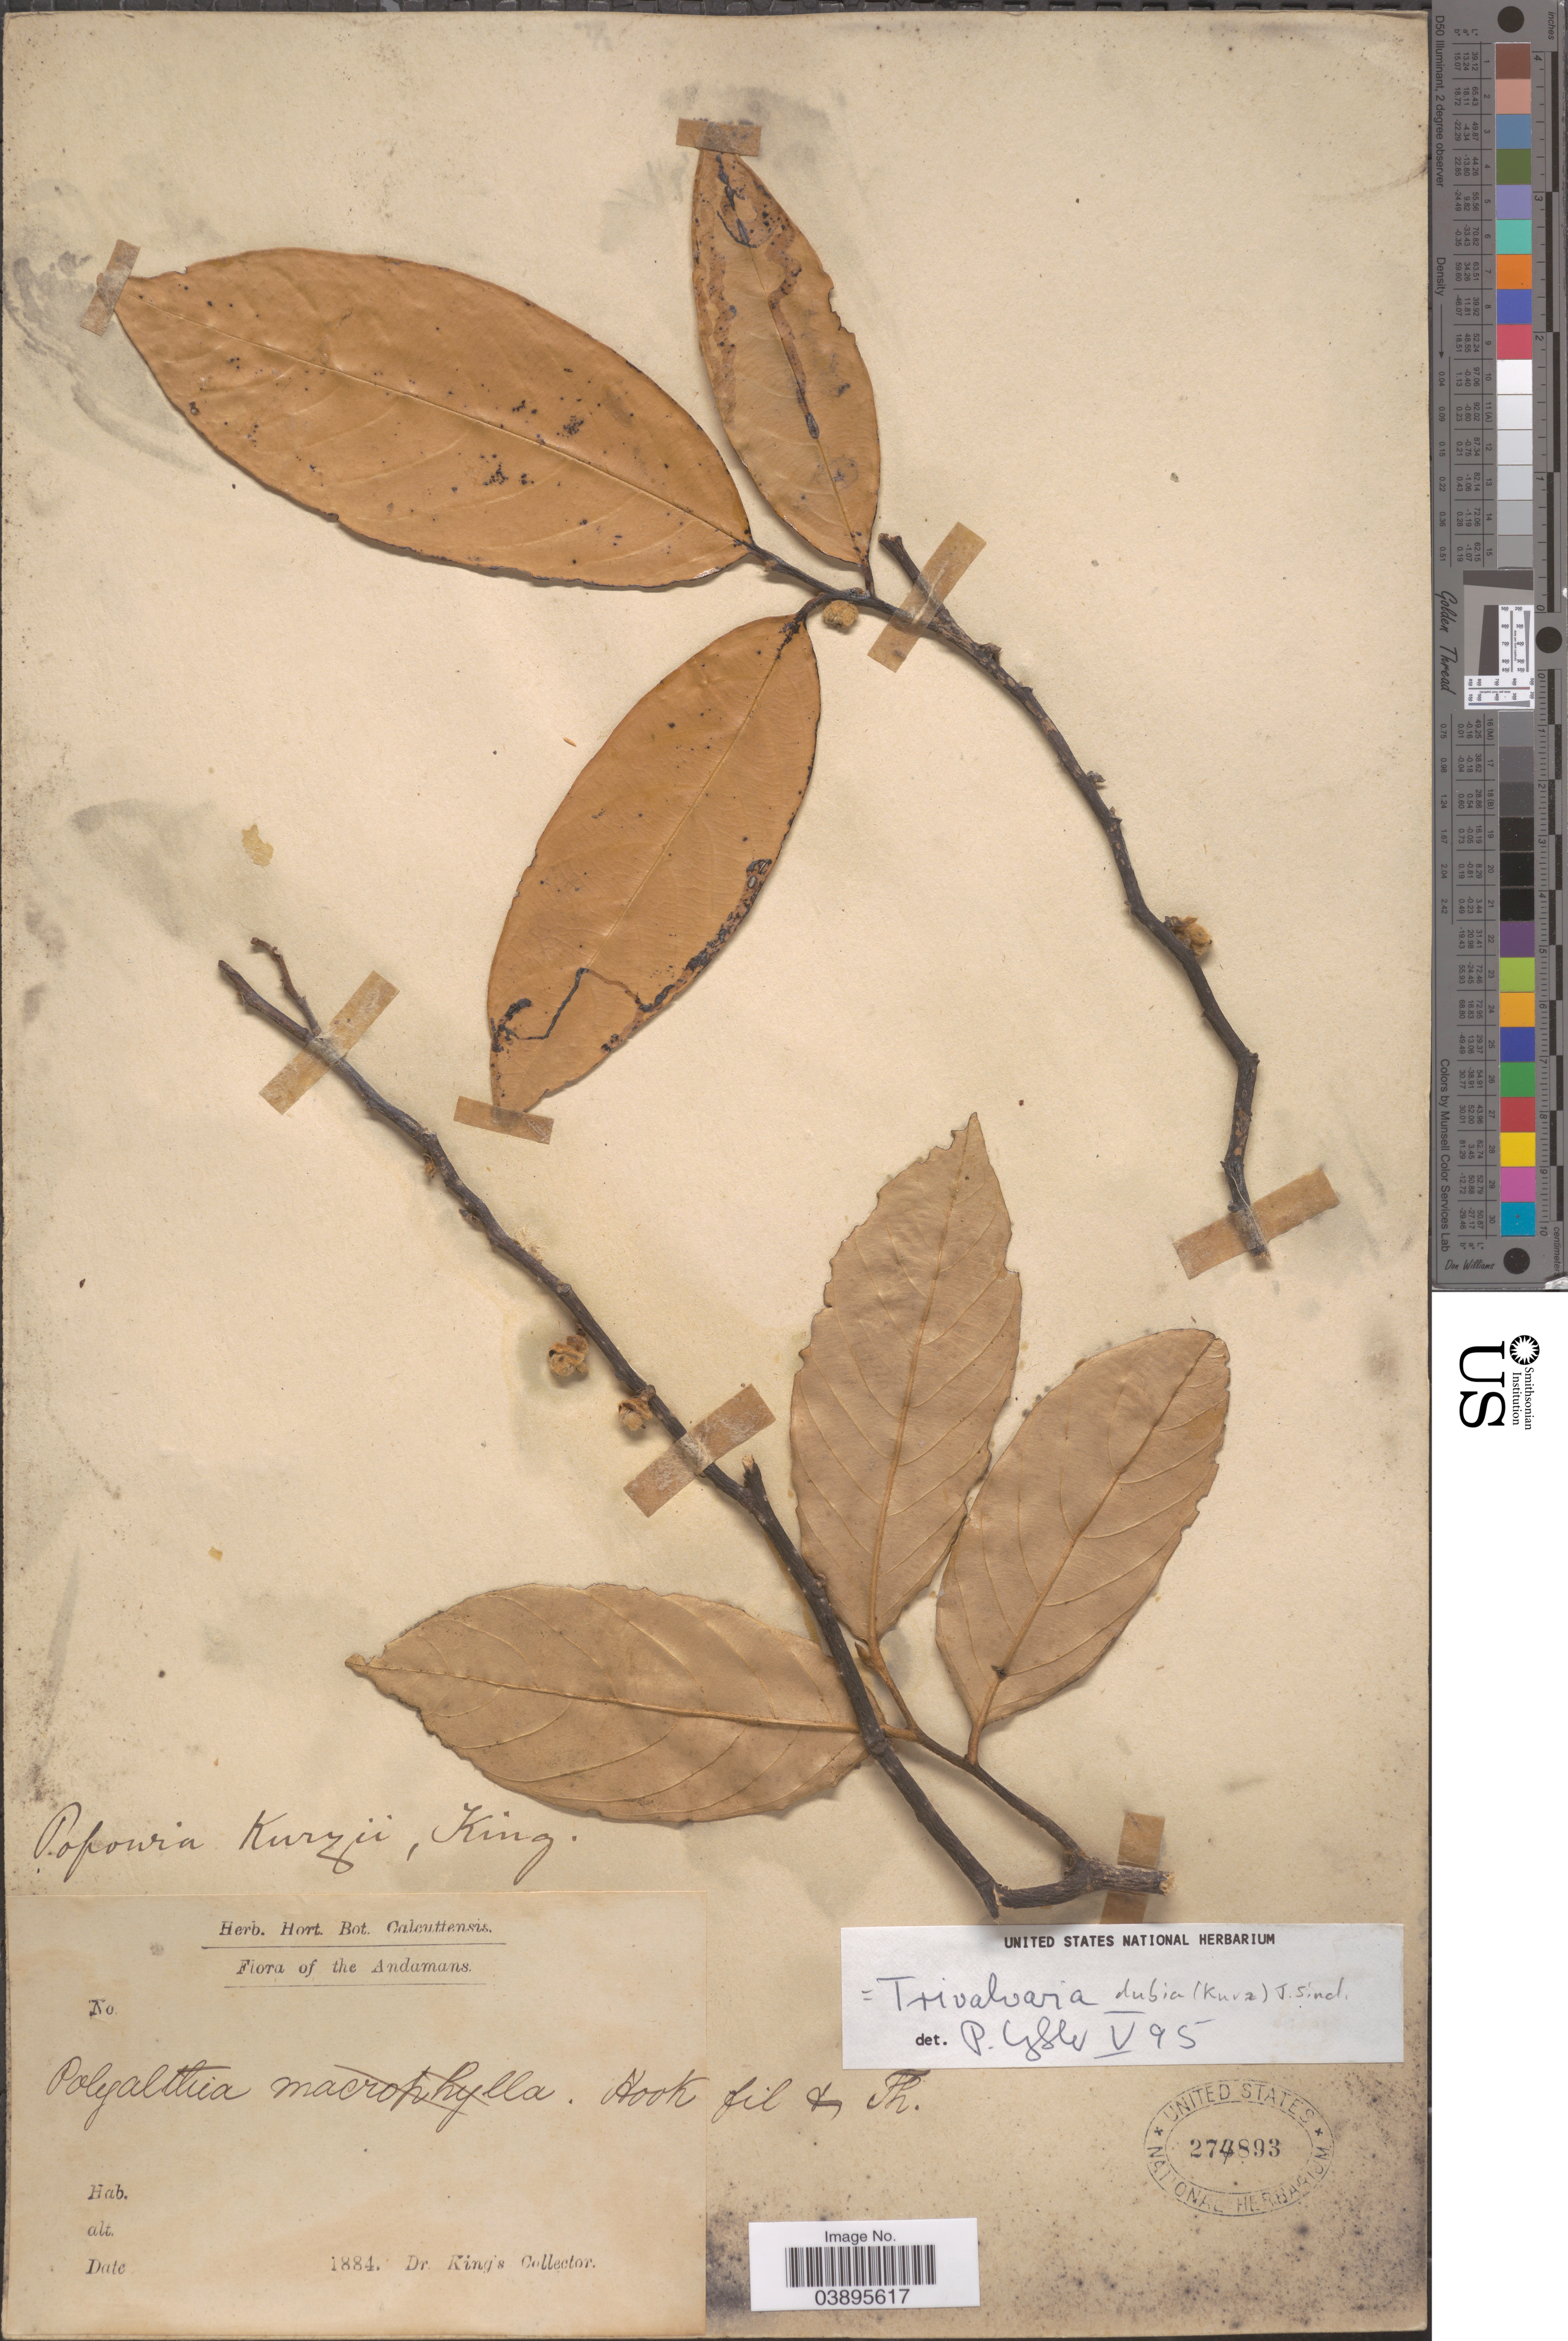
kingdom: Plantae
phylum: Tracheophyta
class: Magnoliopsida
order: Magnoliales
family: Annonaceae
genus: Trivalvaria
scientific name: Trivalvaria dubia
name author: (Kurz) J. Sincl.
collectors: Dr. King's collector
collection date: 1884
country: India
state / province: Andaman and Nicobar Islands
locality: The Andamans.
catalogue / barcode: US 274893